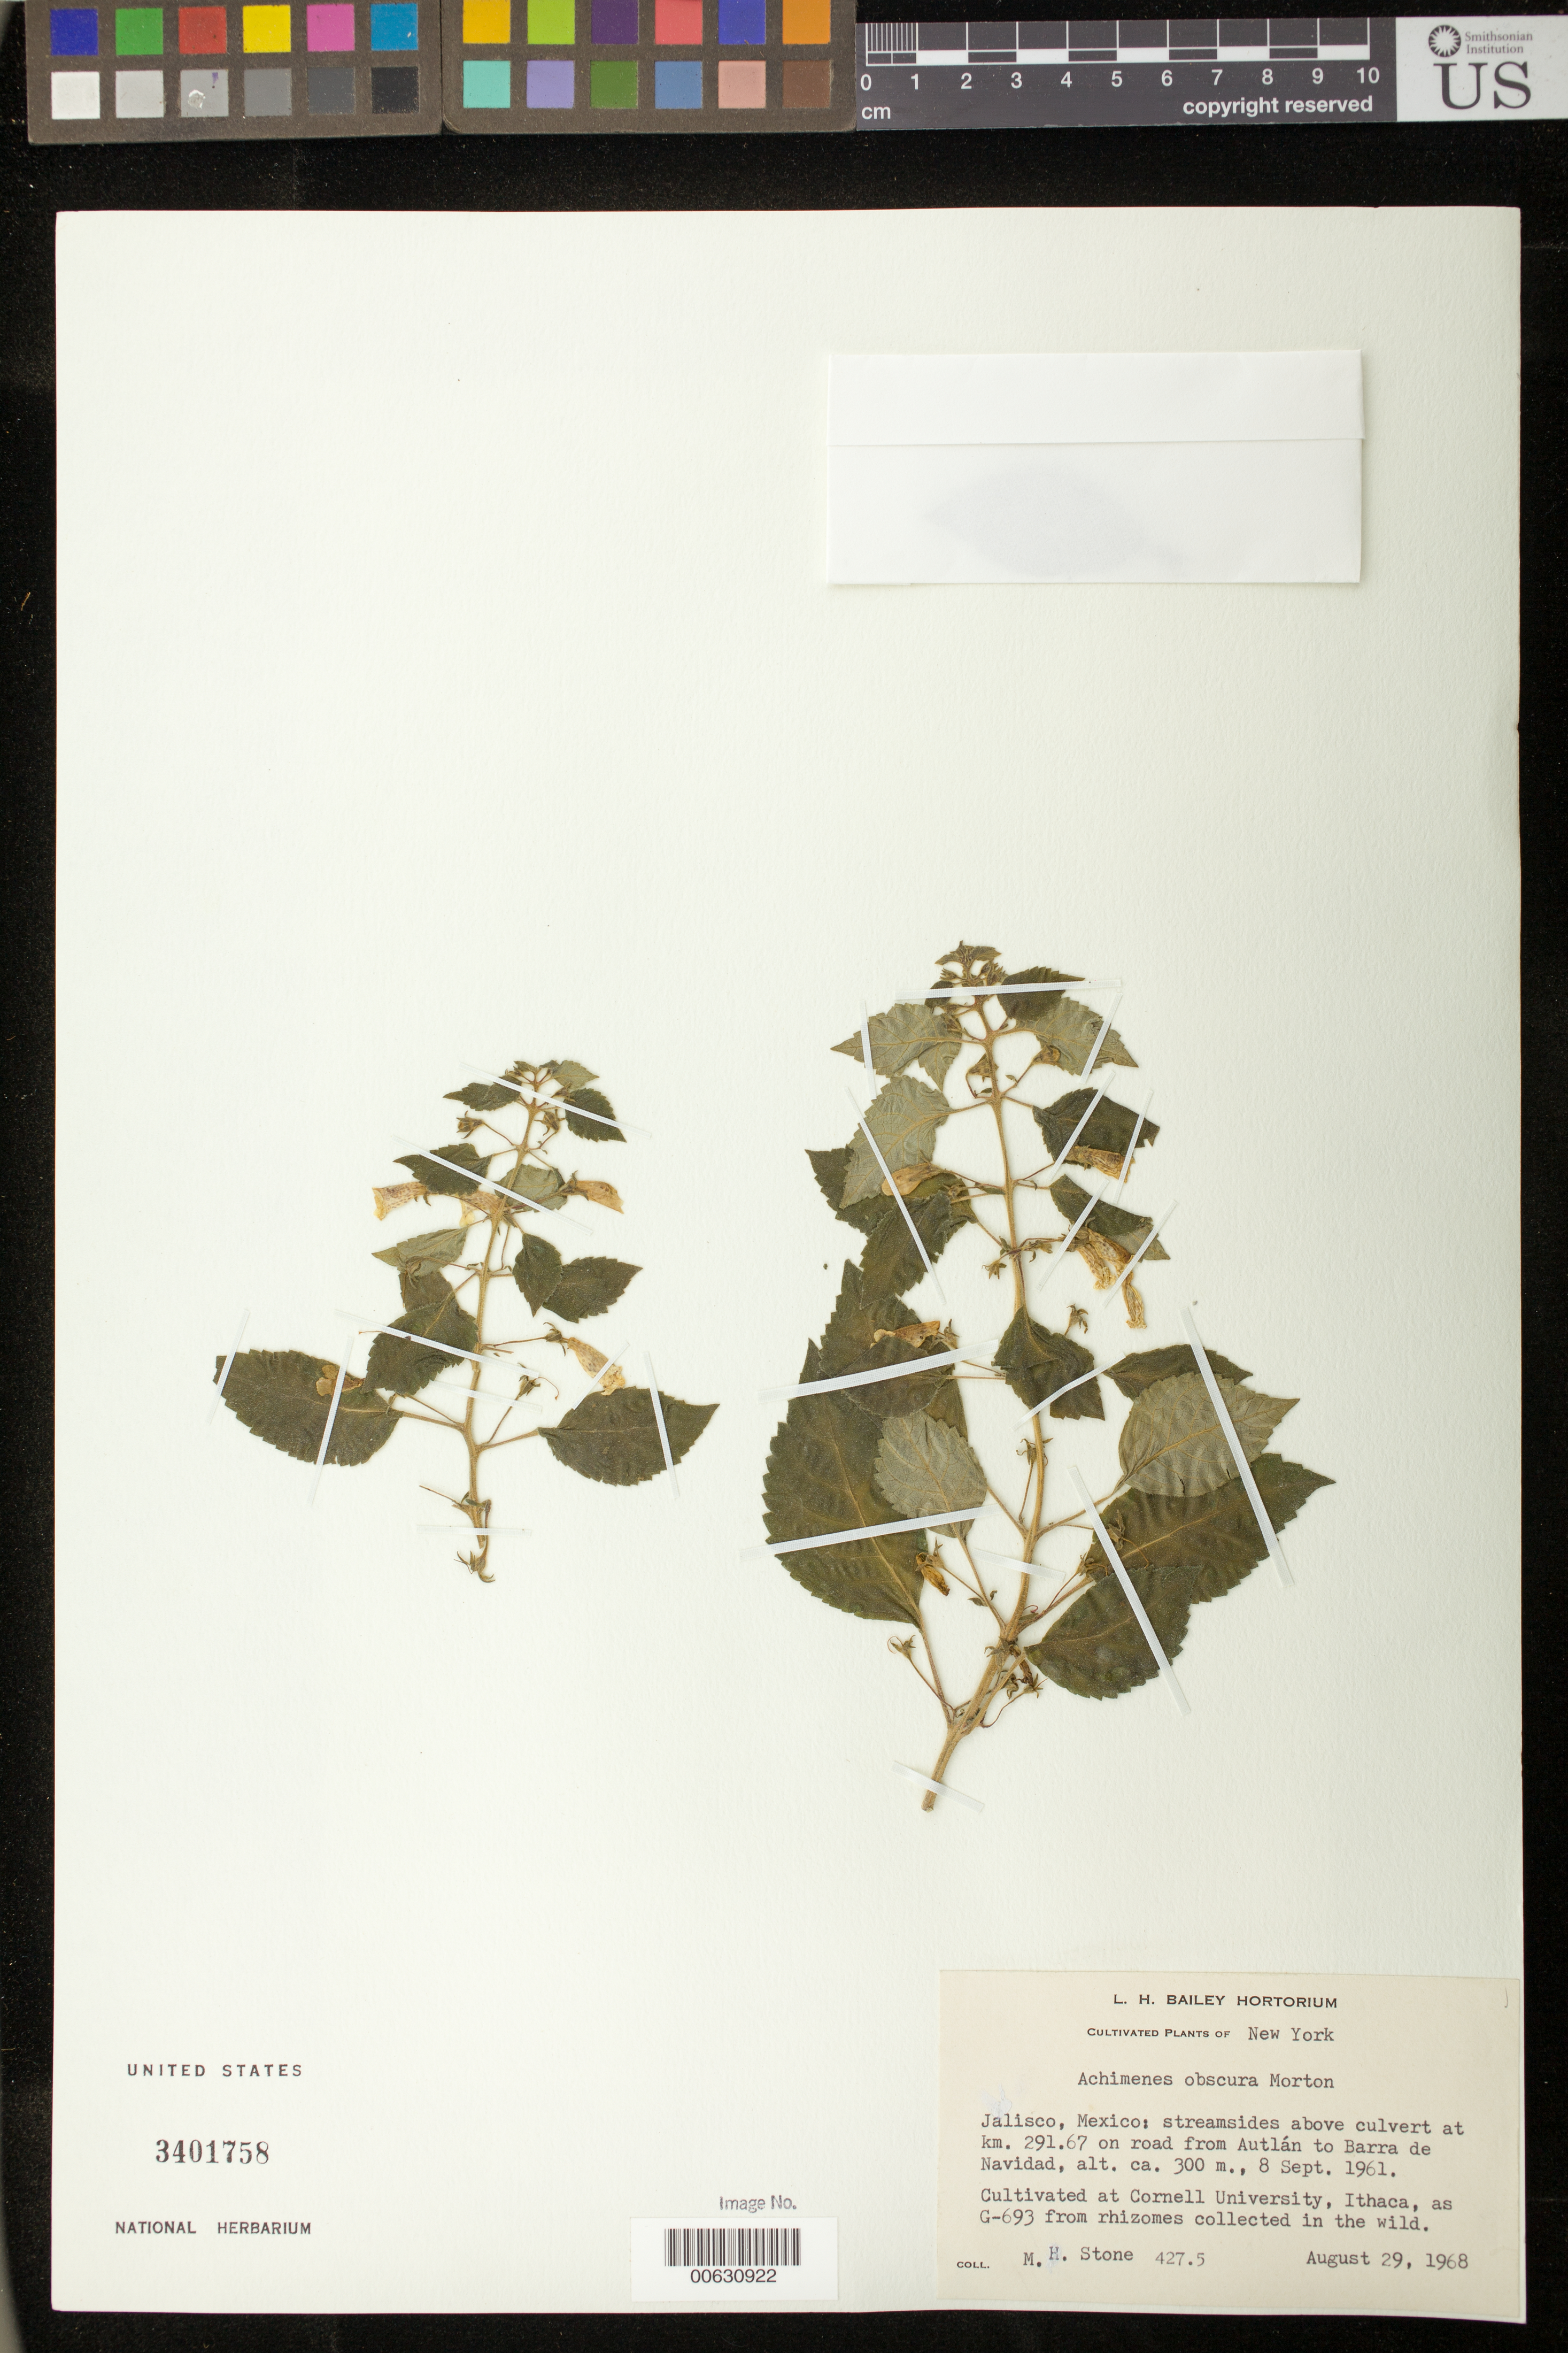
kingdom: Plantae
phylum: Tracheophyta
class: Magnoliopsida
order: Lamiales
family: Gesneriaceae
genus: Achimenes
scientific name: Achimenes obscura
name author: C.V. Morton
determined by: Skog, Laurence E.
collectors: M. Stone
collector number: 427 .5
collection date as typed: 29 Aug 1968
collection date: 1968-08-29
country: Mexico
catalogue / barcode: US 3401758